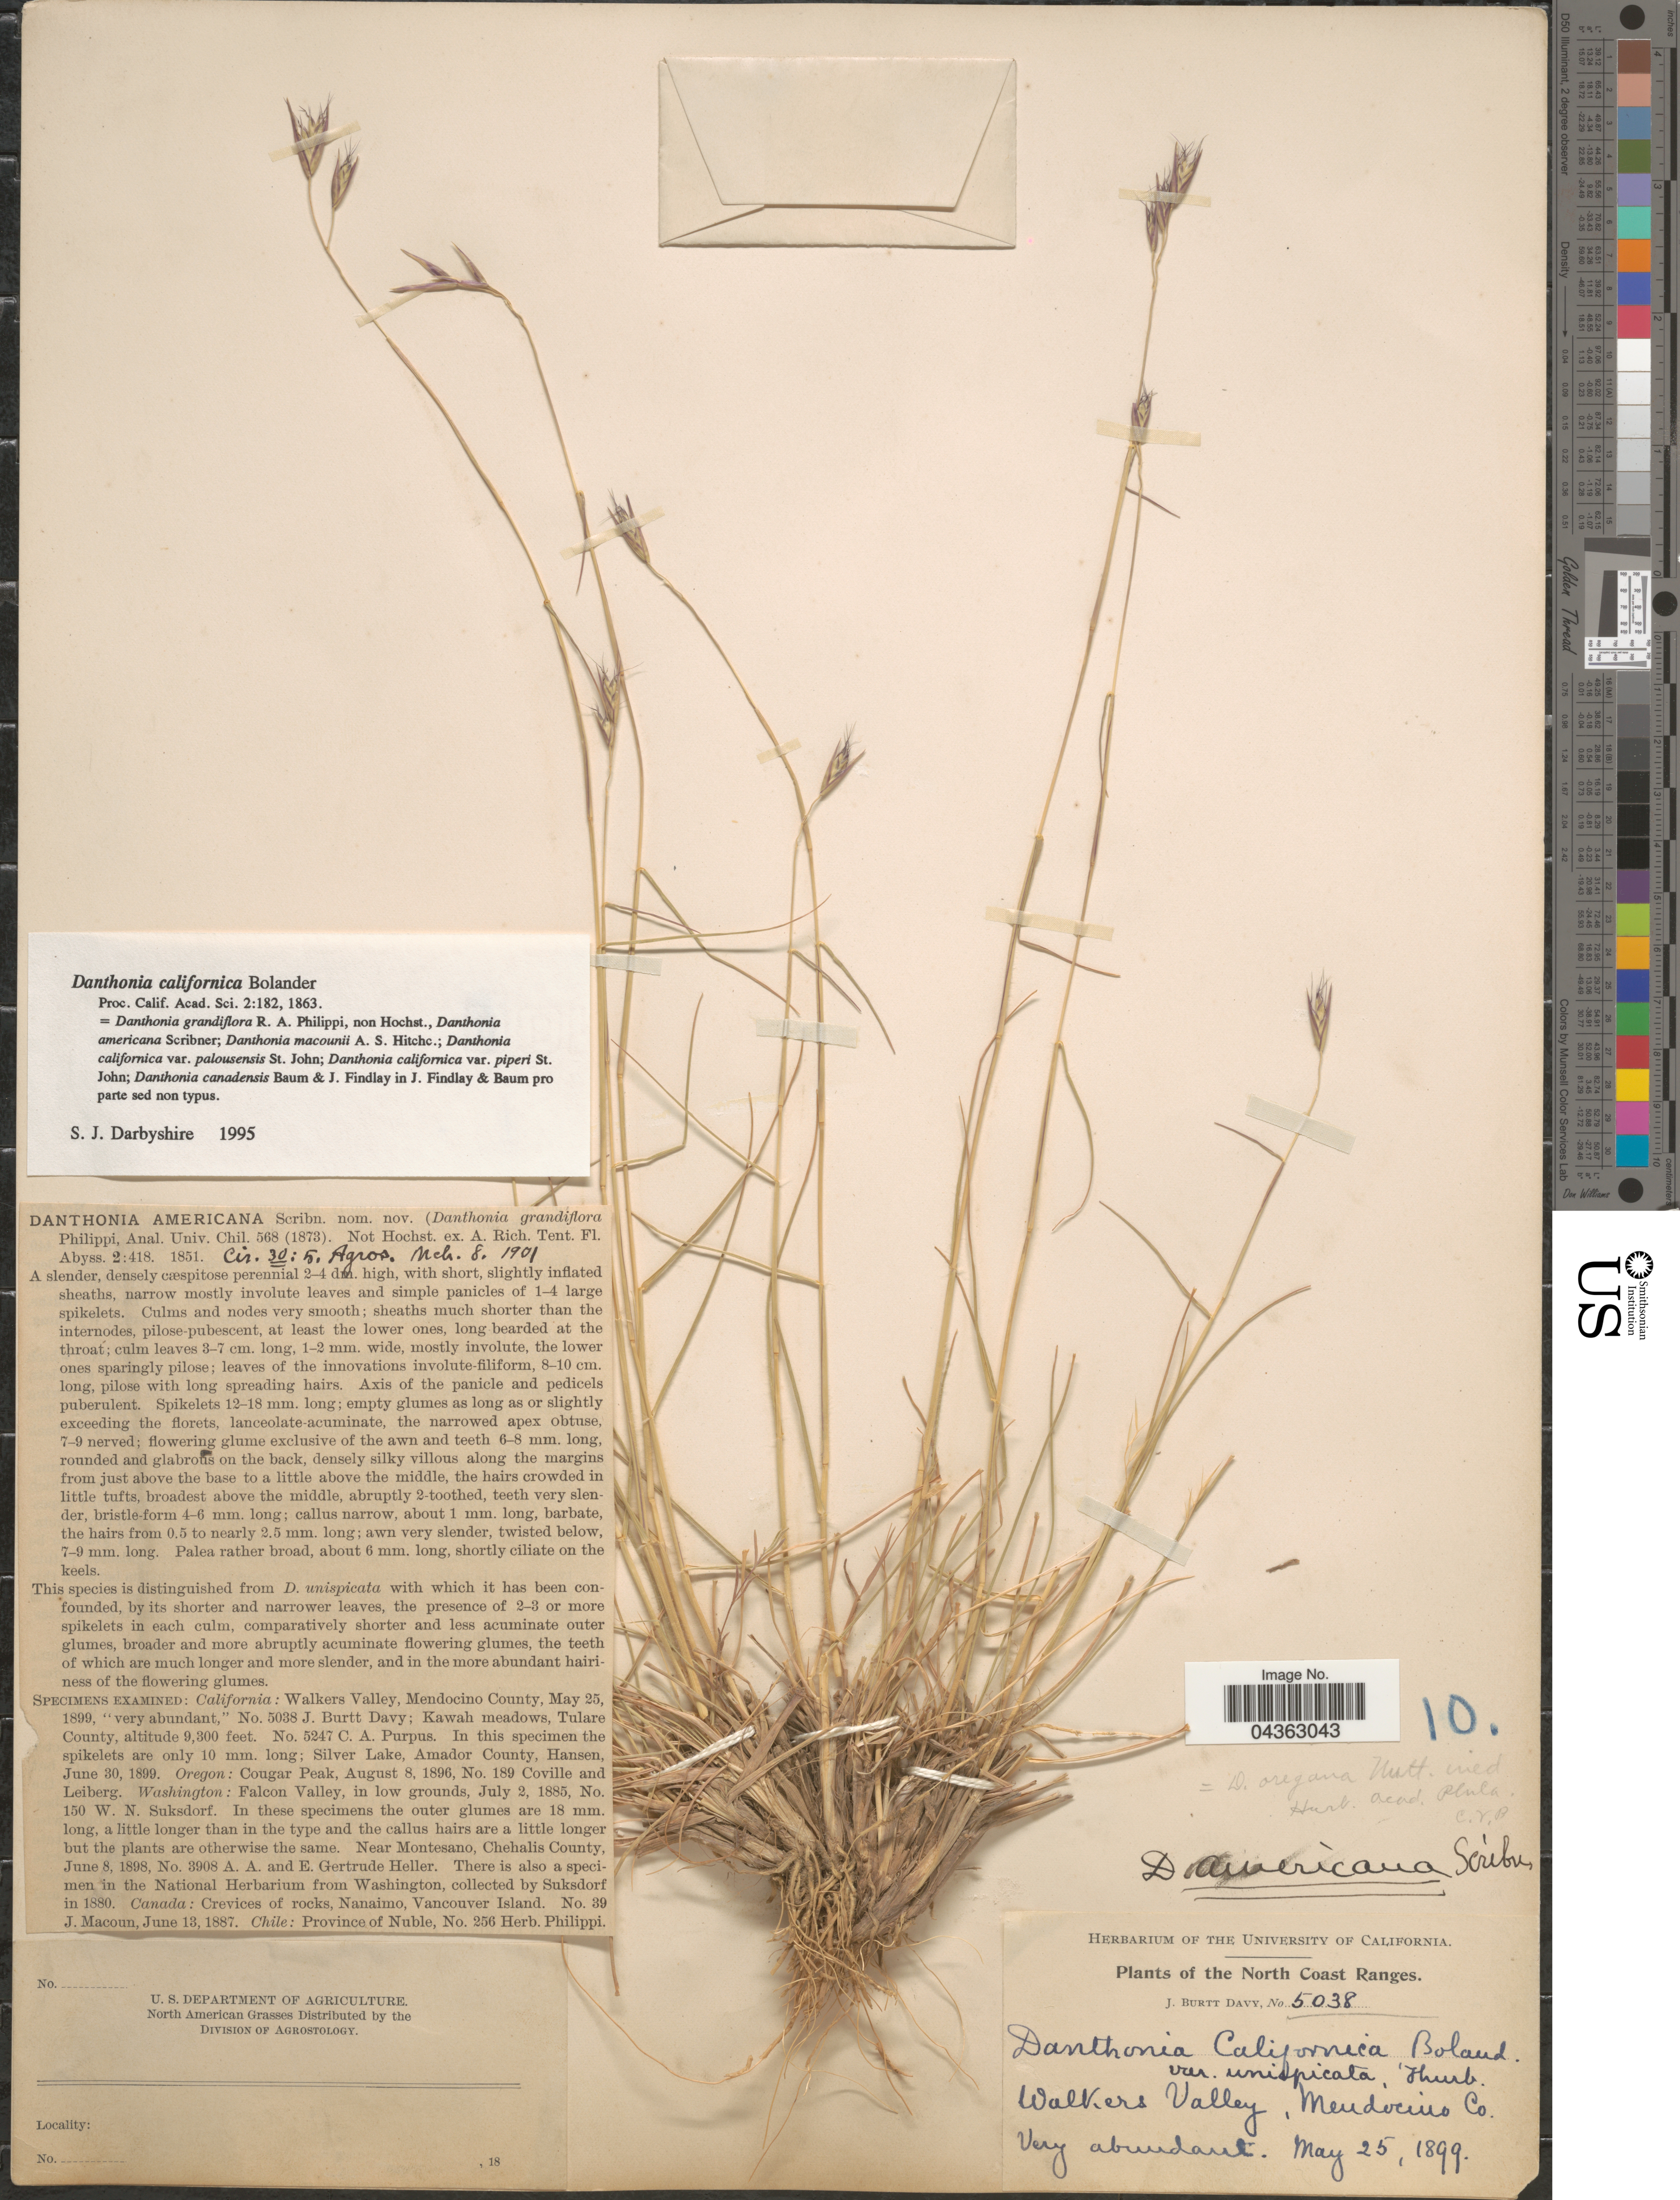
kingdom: Plantae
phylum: Tracheophyta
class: Liliopsida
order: Poales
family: Poaceae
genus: Danthonia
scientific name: Danthonia californica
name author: Bol.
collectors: J. Burtt Davy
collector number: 5038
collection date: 1899-05-25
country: United States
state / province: California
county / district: Mendocino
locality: North Coast Ranges. Walkers Valley, Mendocino Co. Very abundant.